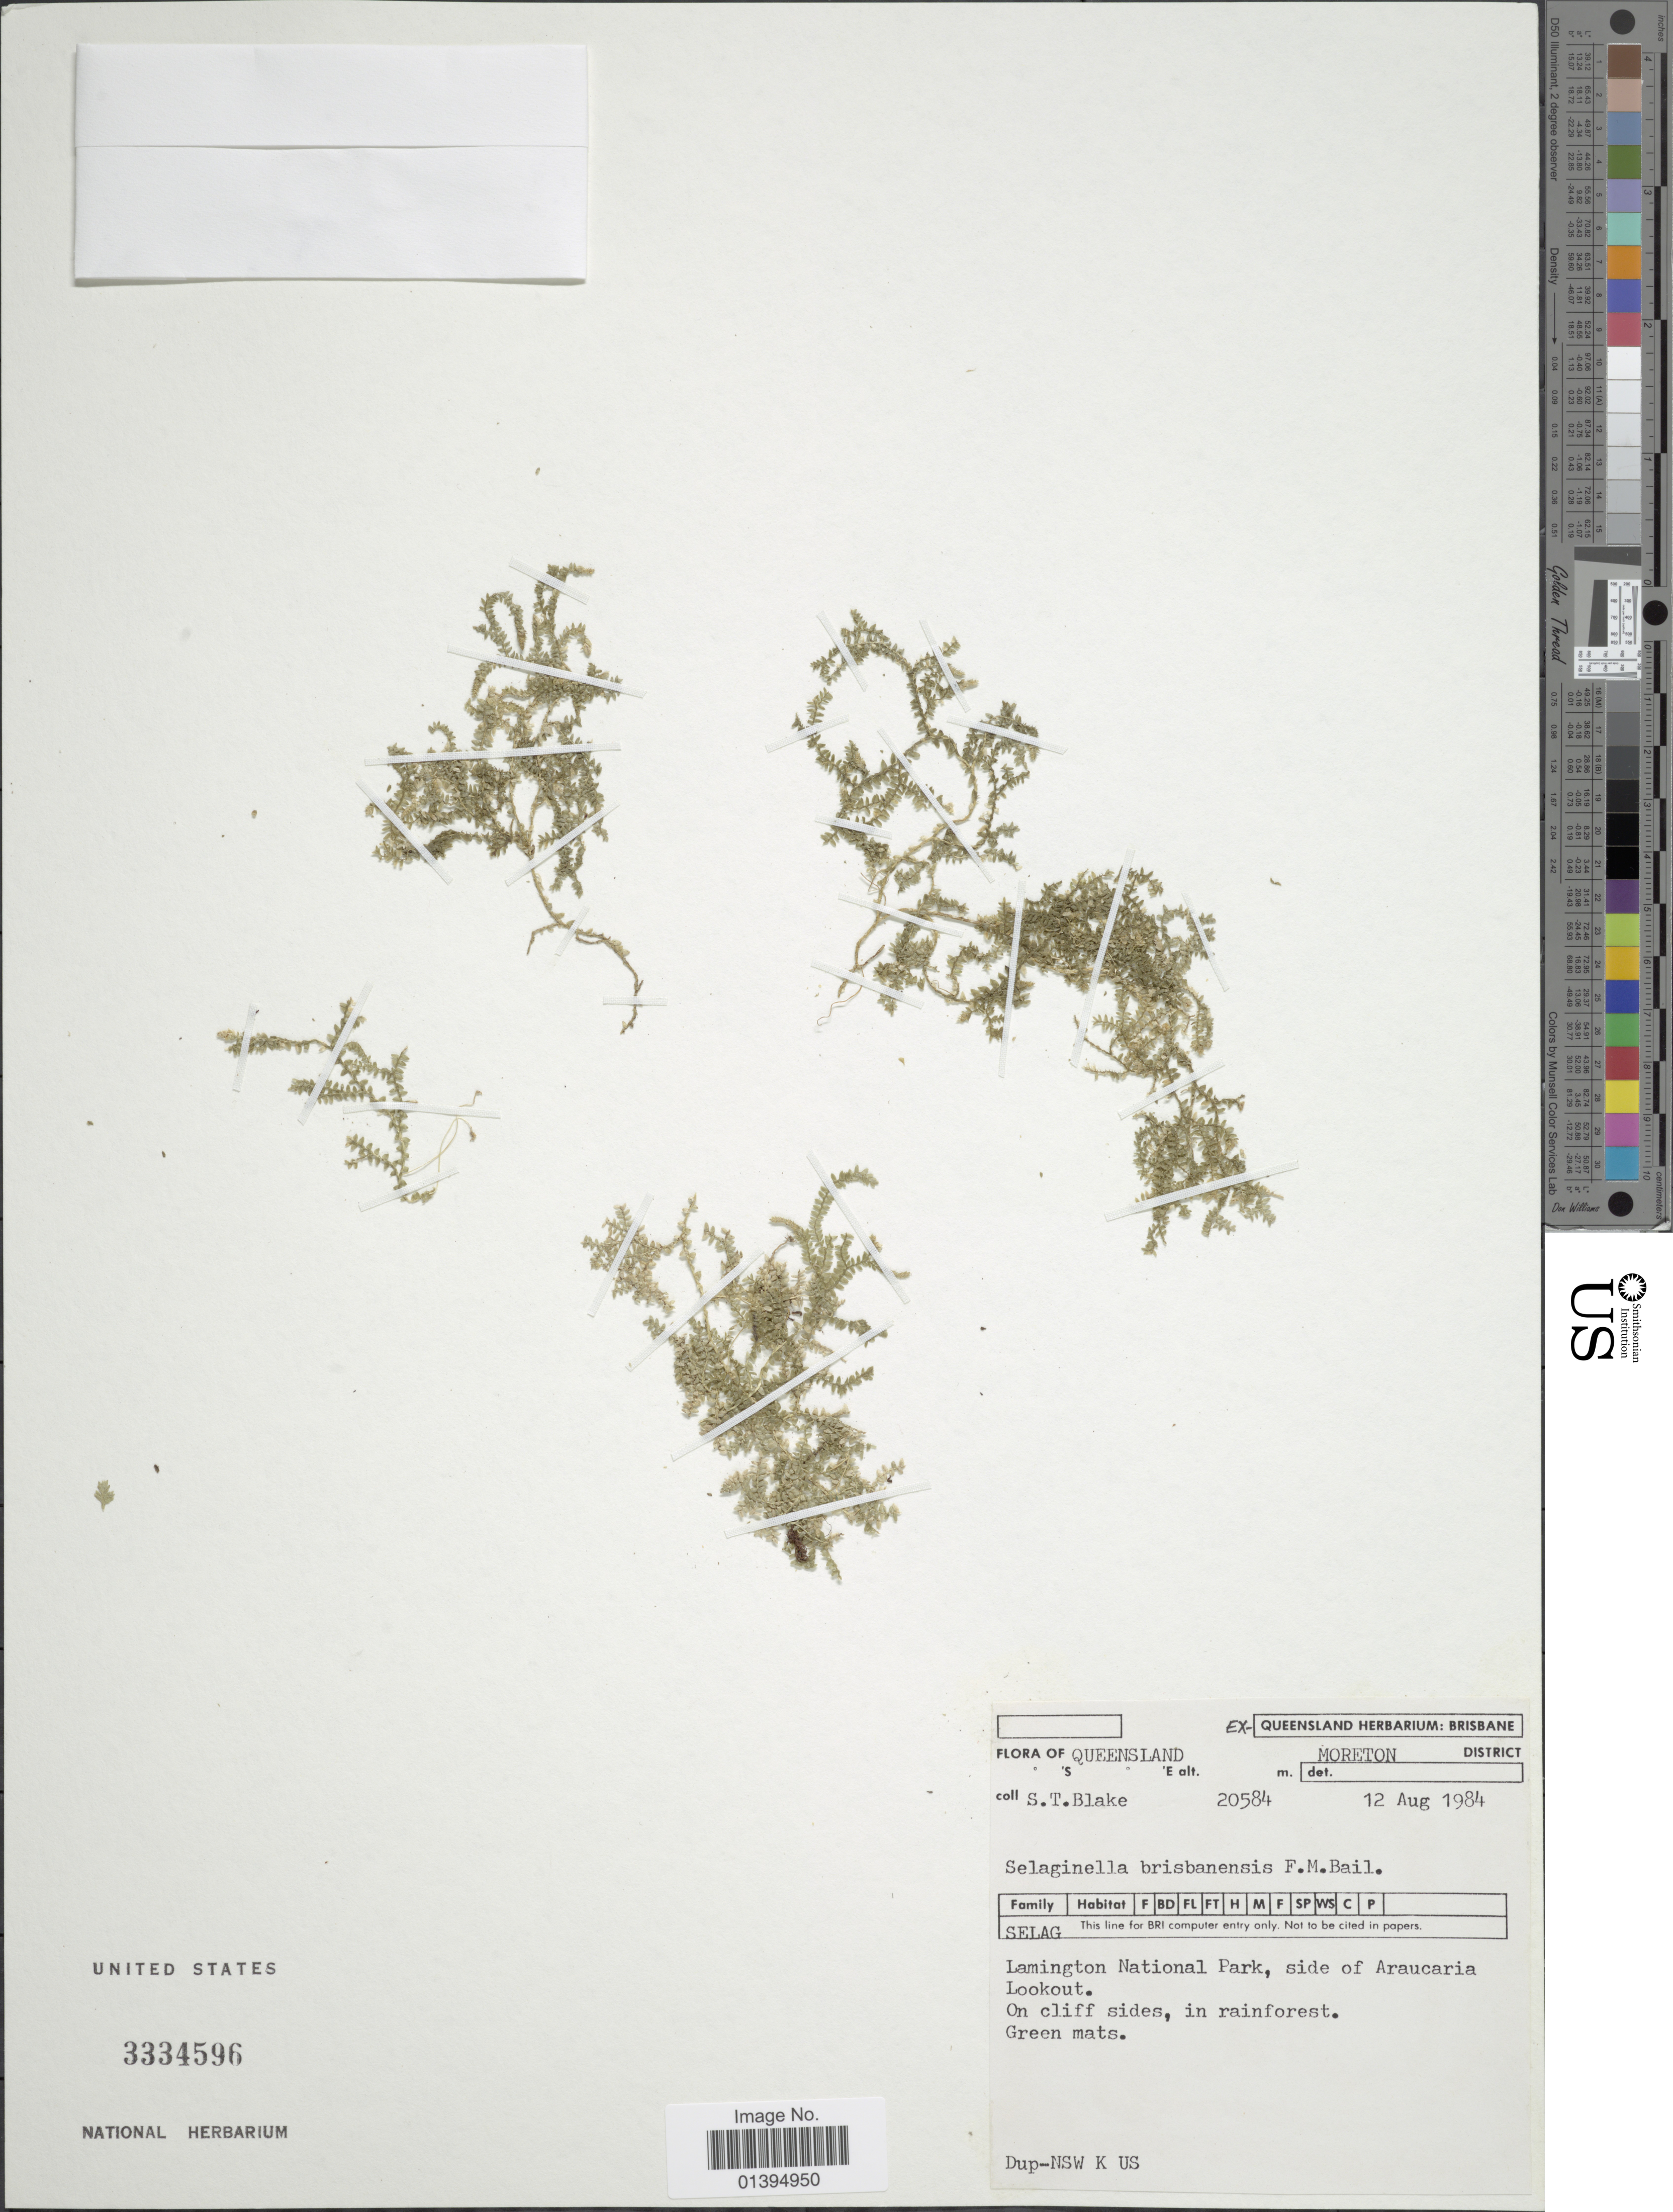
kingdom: Plantae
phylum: Tracheophyta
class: Lycopodiopsida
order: Selaginellales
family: Selaginellaceae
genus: Selaginella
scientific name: Selaginella brisbanensis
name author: F.M. Bailey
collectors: S. T. Blake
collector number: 20584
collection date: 1984-08-12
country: Australia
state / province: Queensland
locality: Moreton District, Lamington National Park, side of Araucaria Lookout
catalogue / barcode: US 3334596